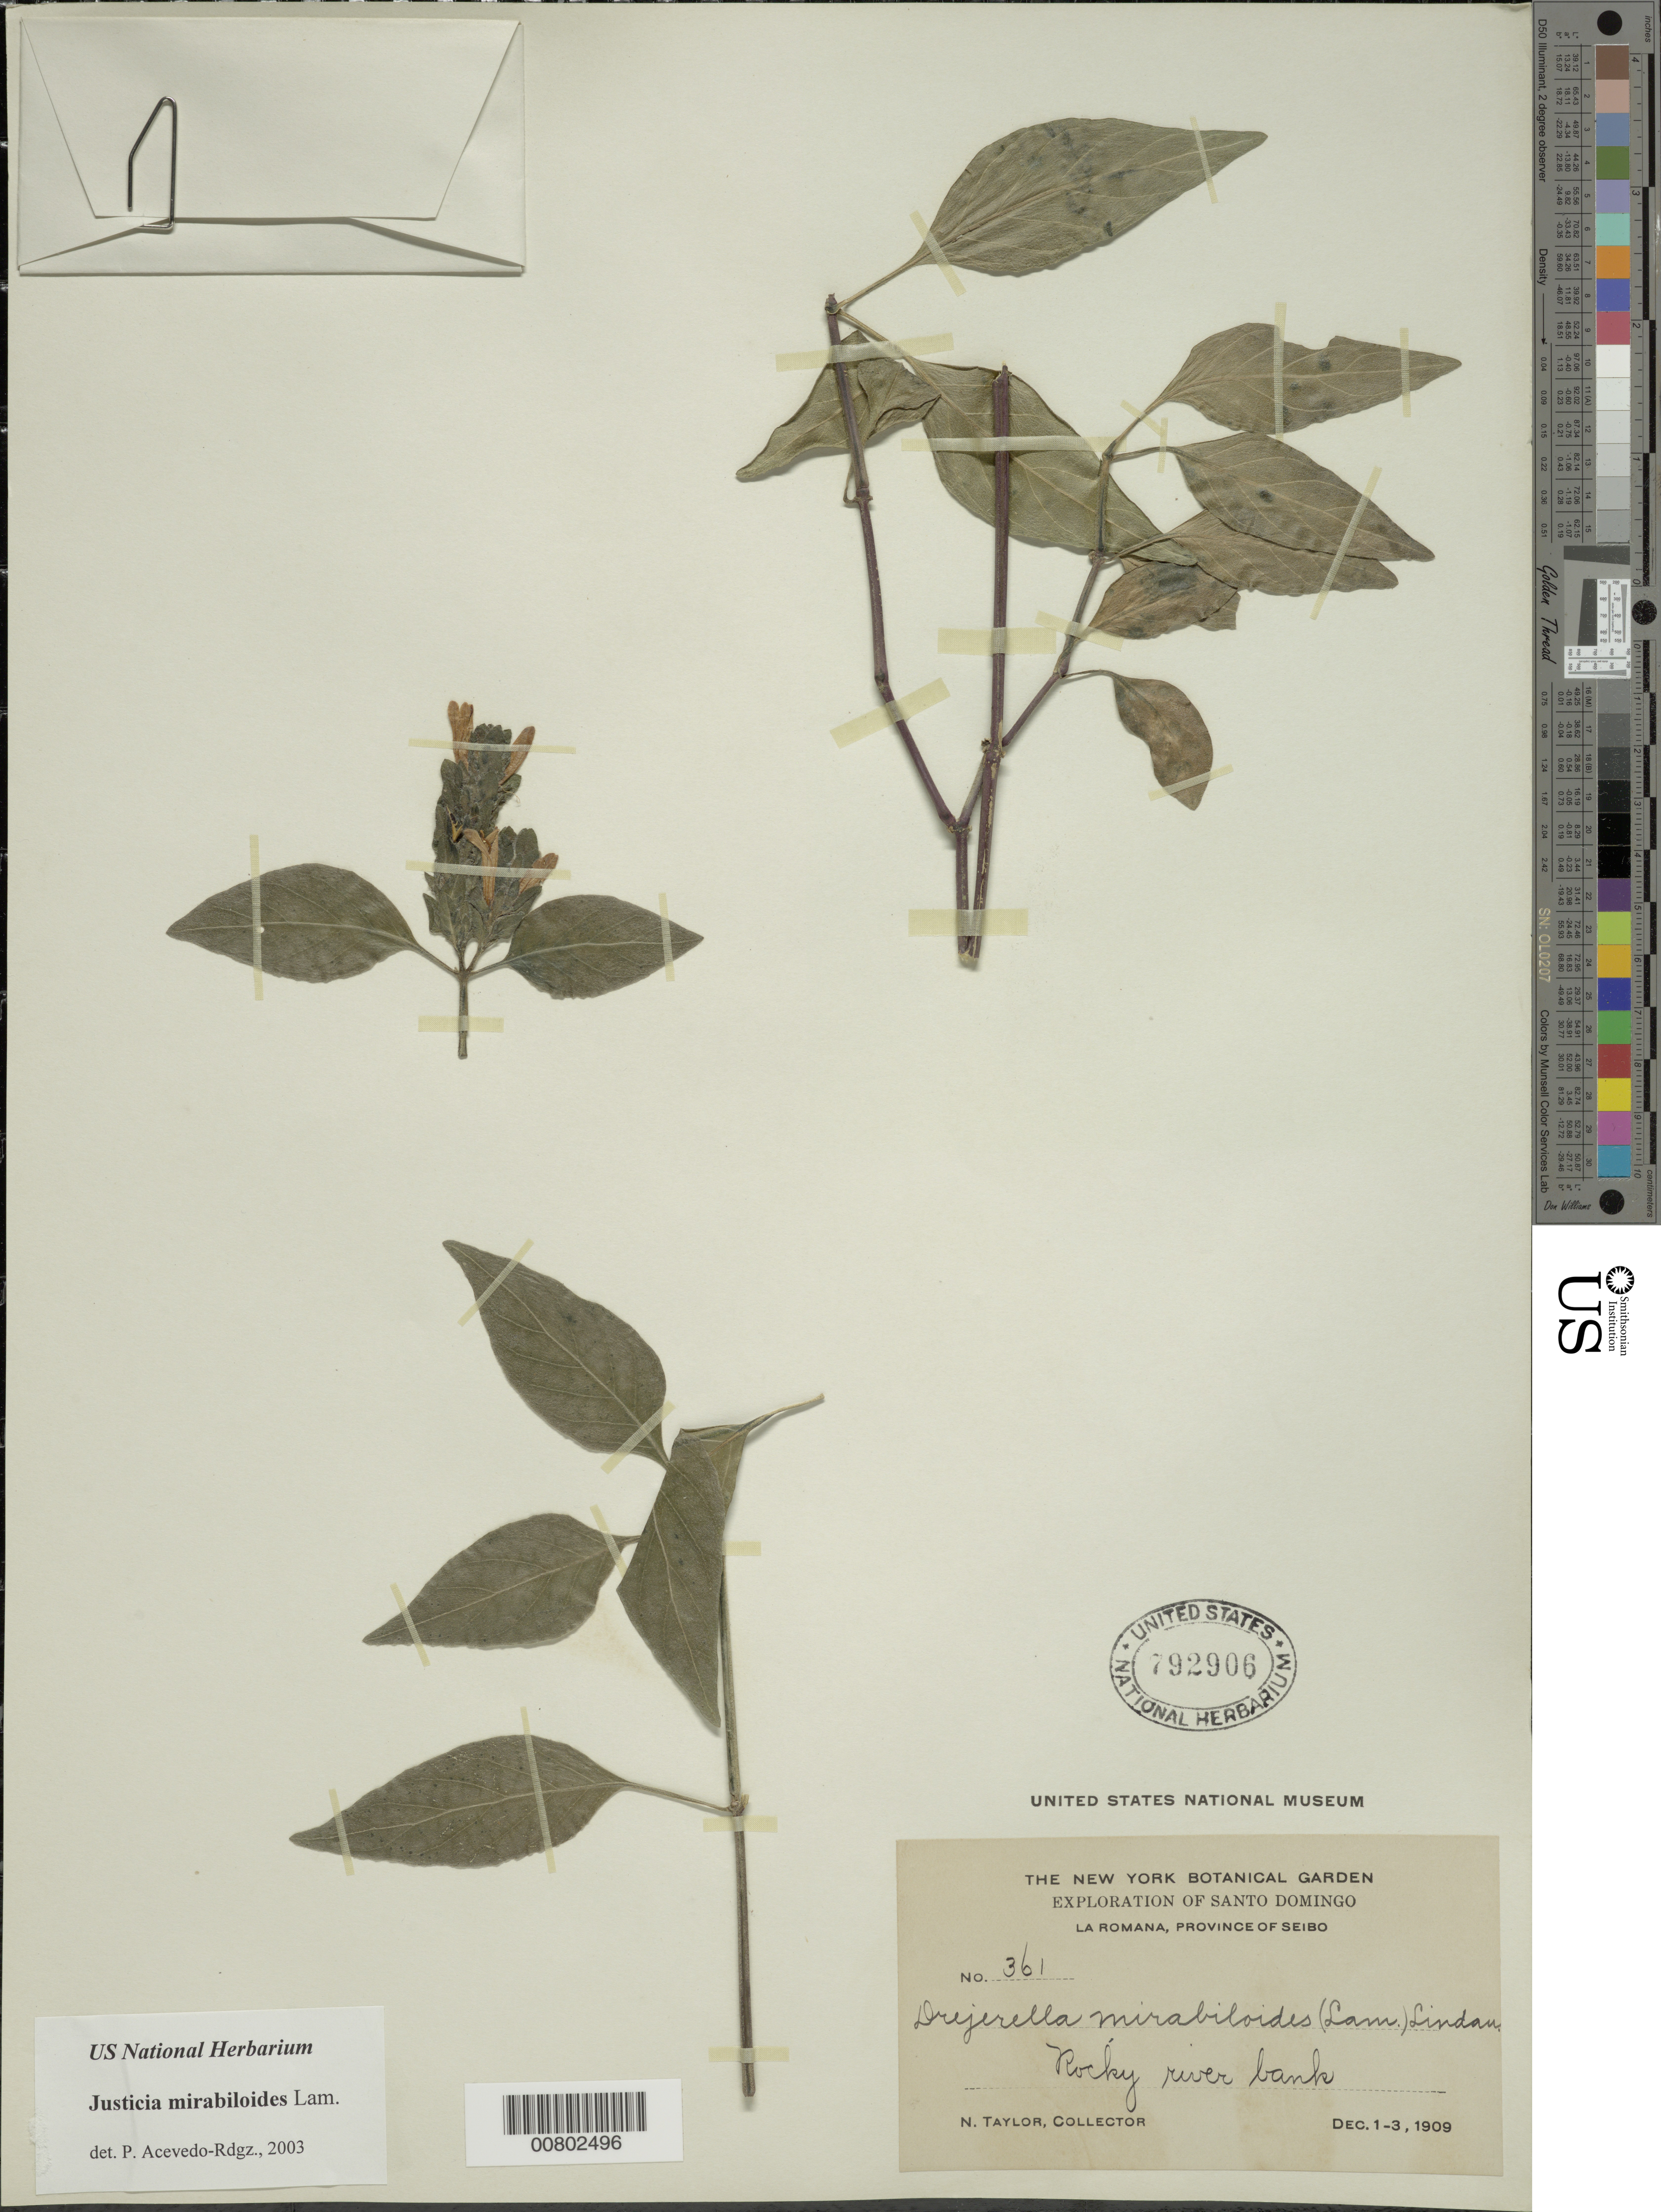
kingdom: Plantae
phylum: Tracheophyta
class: Magnoliopsida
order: Lamiales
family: Acanthaceae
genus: Justicia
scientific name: Justicia mirabiloides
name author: Lam.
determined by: Acevedo-Rodríguez, P., (BOT), Smithsonian Institution - National Museum of Natural History (UNITED STATES)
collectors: N. Taylor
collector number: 361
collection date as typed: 01 Dec 1909 to 03 Dec 1909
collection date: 1909-12-01/1909-12-03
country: Dominican Republic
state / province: El Seibo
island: Hispaniola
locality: La Romana.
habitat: Rocky river bank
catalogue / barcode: US 792906